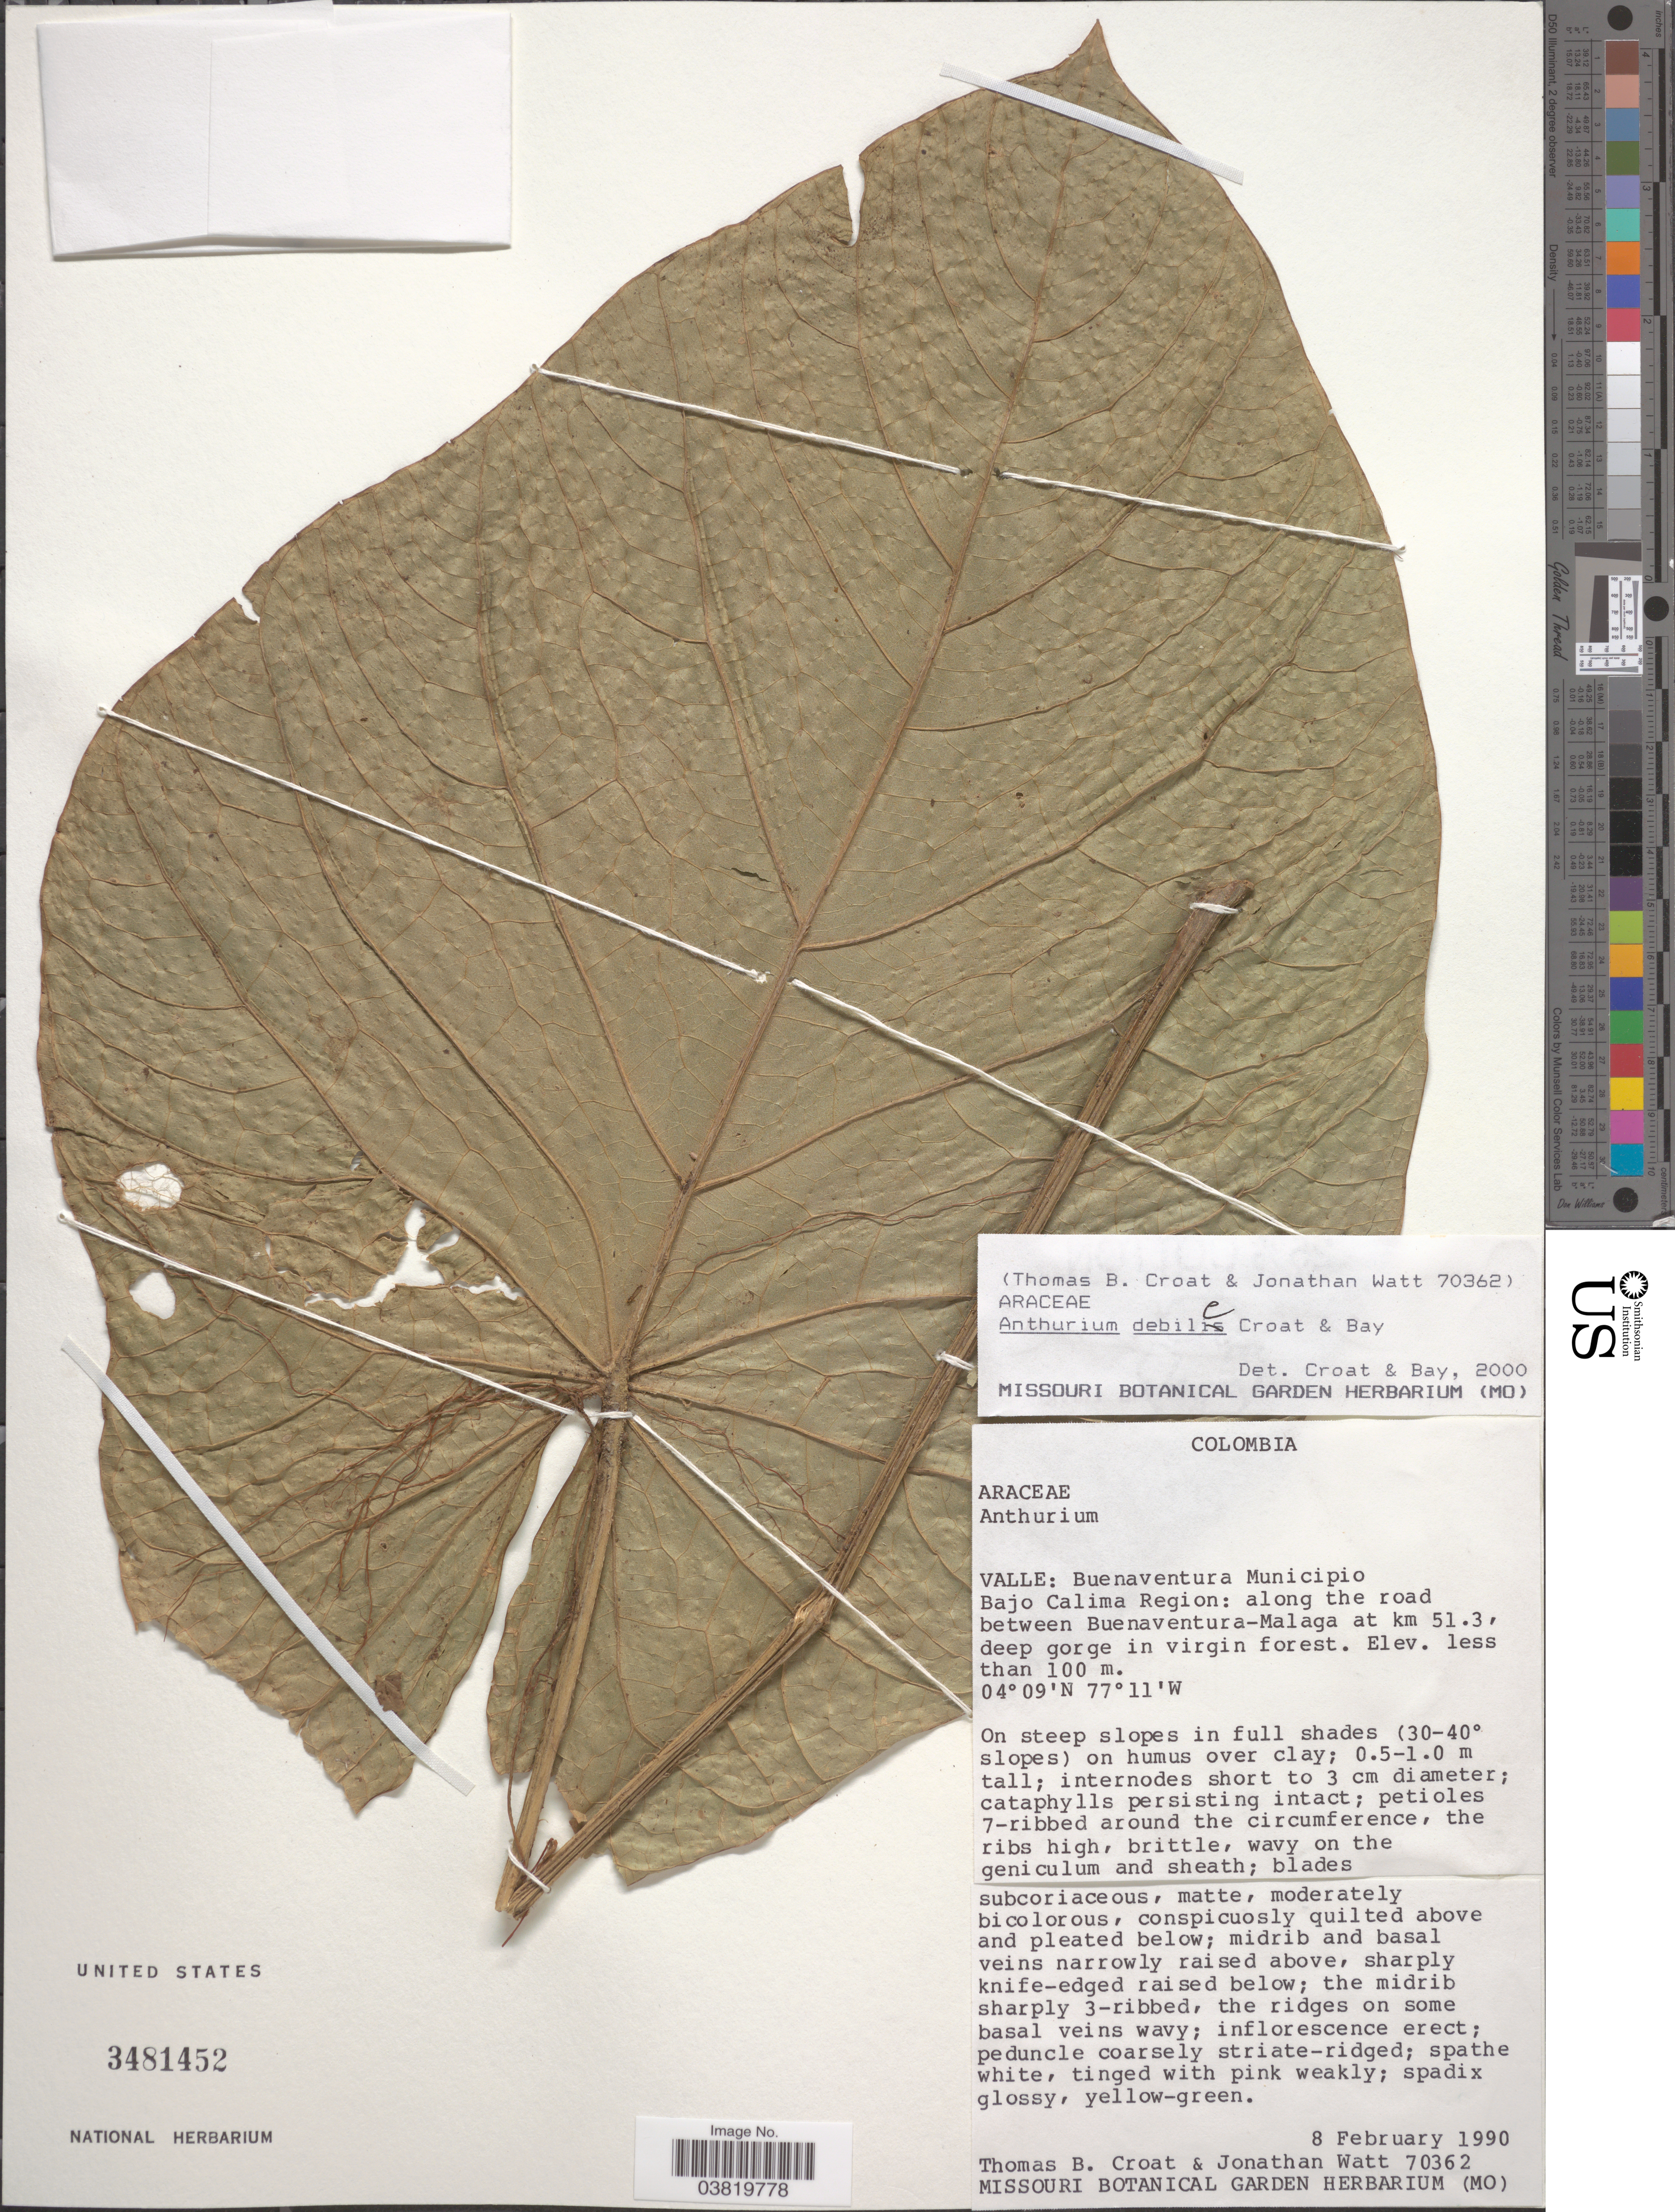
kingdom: Plantae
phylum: Tracheophyta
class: Liliopsida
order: Alismatales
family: Araceae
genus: Anthurium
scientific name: Anthurium debilis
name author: Croat & D.C. Bay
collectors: T. B. Croat & J. Watt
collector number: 70362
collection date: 1990-02-08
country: Colombia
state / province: Valle del Cauca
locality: Valle: Buenaventura Municipio Bajo Calima Region: along the road between Buenaventura-Malaga at km 51.3, deep gorge in virgin forest.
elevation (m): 100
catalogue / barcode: US 3481452